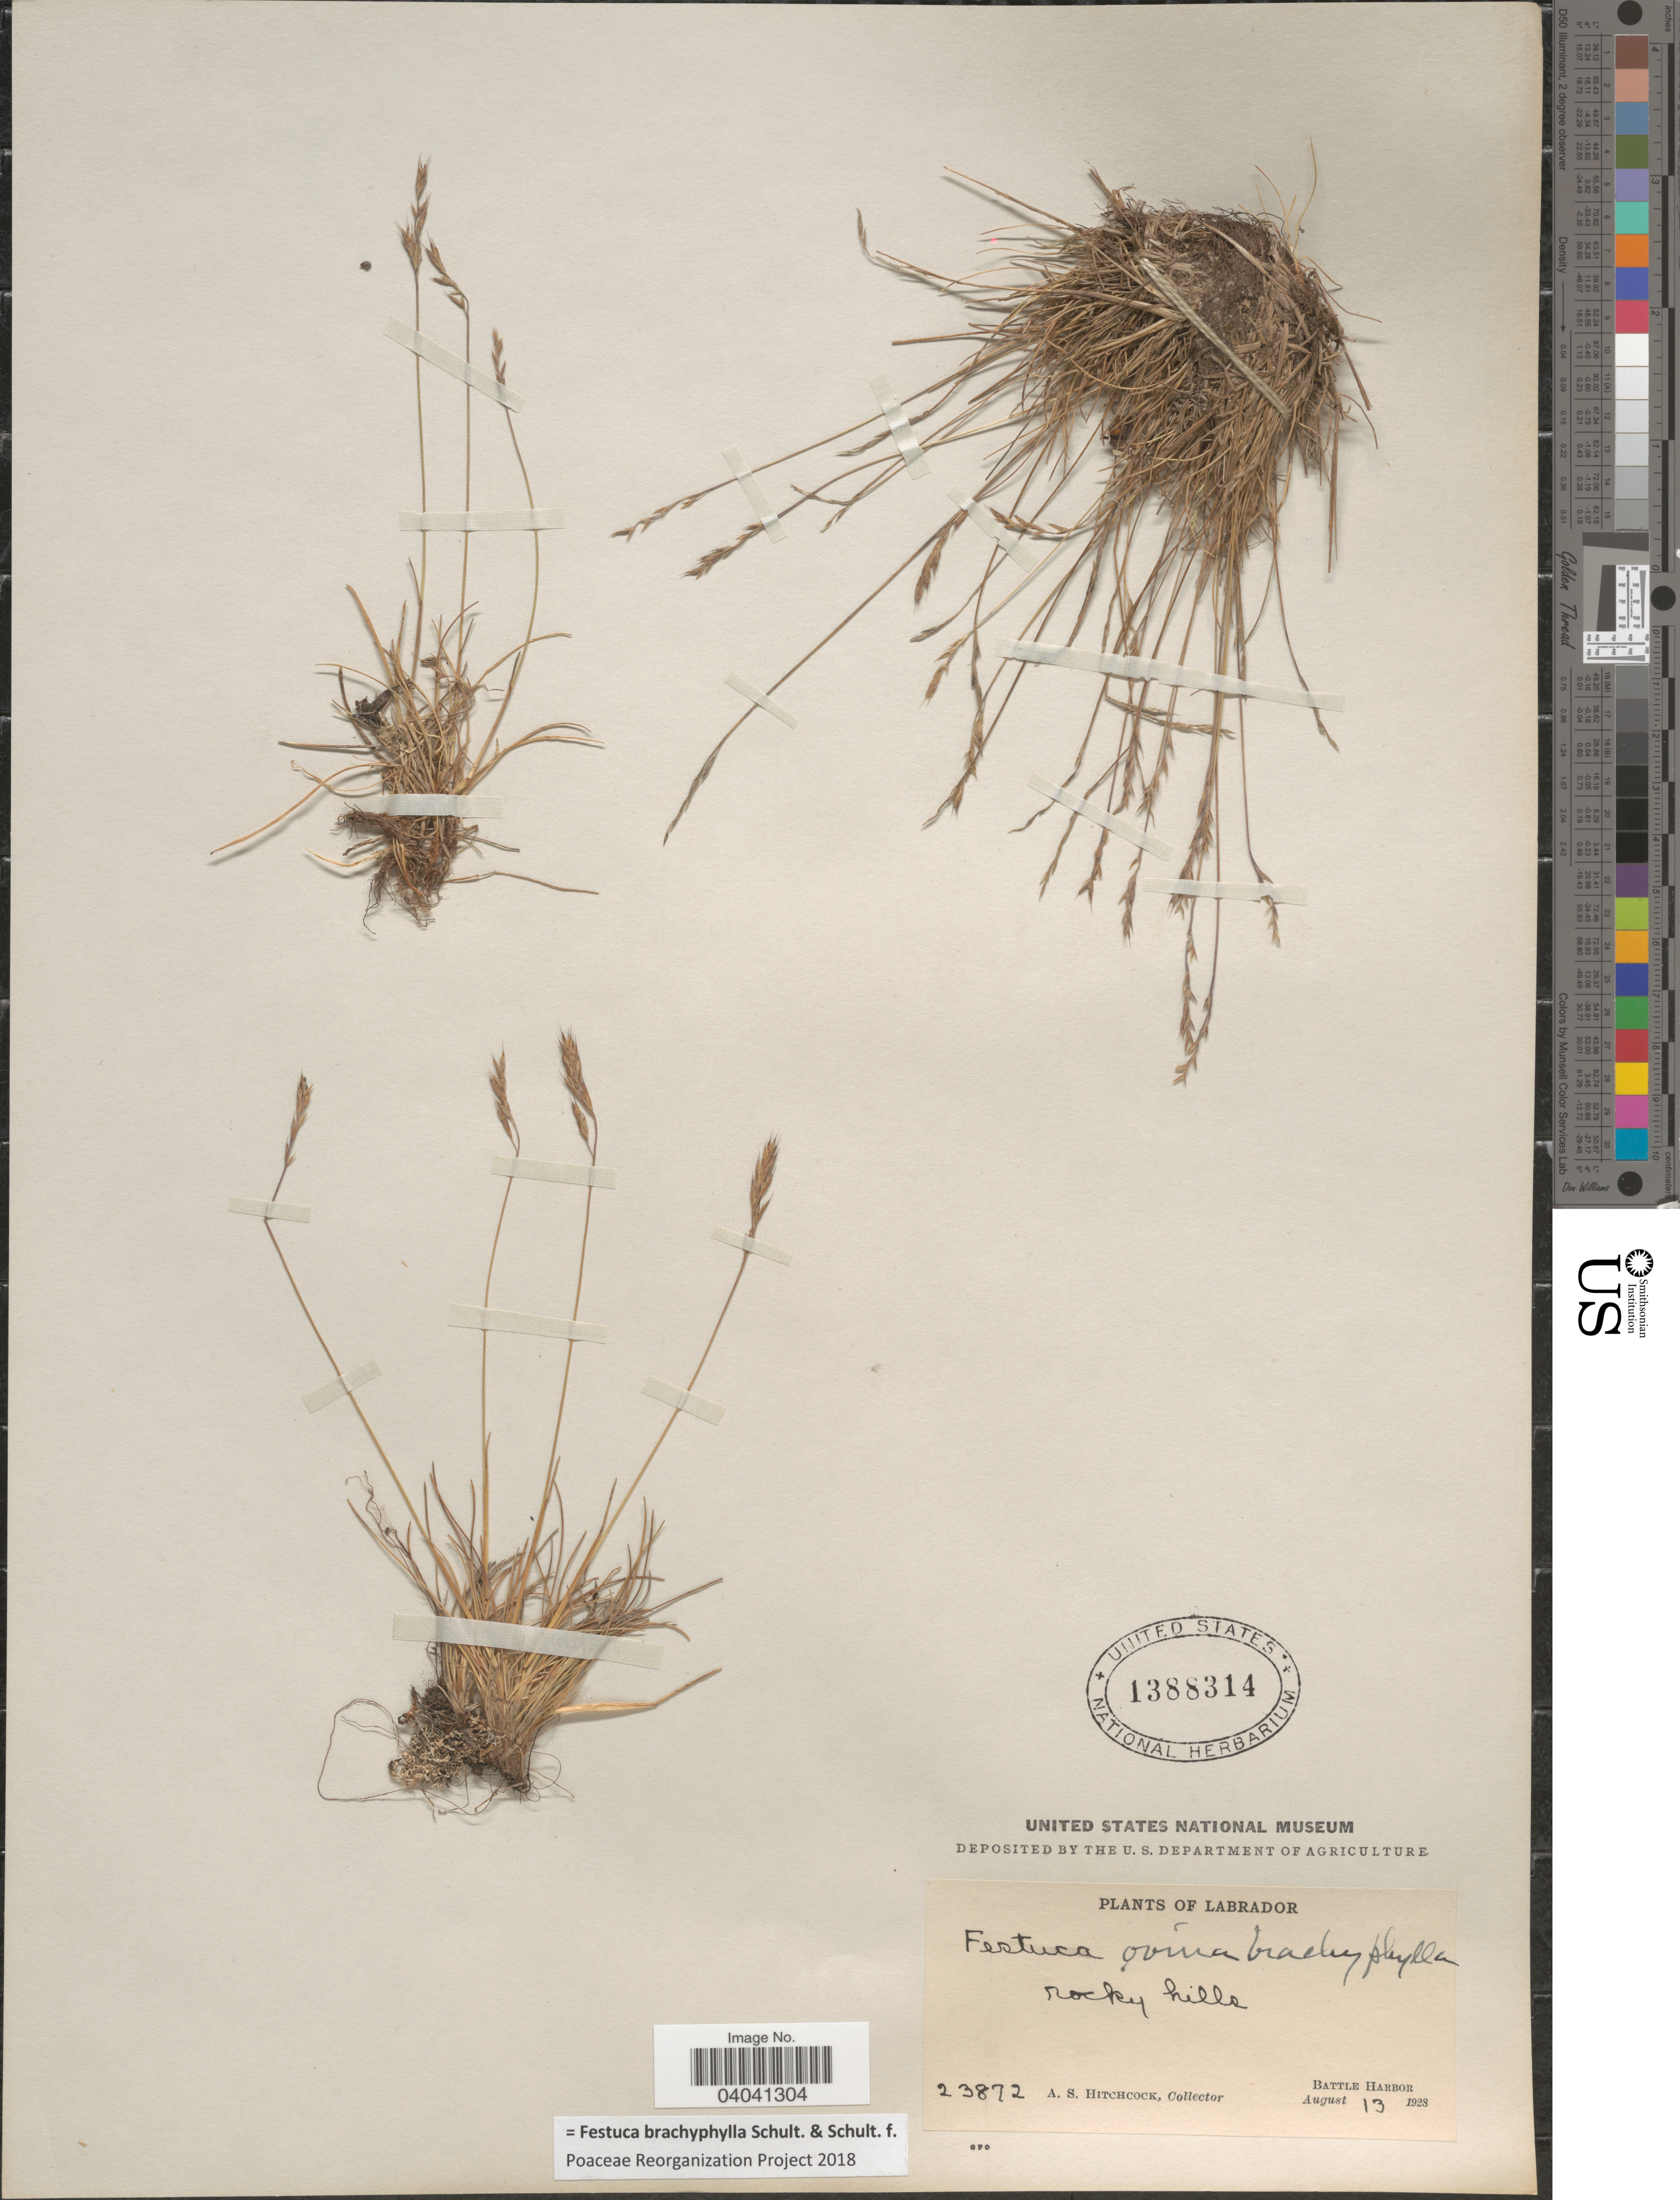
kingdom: Plantae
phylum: Tracheophyta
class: Liliopsida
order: Poales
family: Poaceae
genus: Festuca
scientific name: Festuca brachyphylla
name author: Schult. & Schult. f.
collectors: A. S. Hitchcock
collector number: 23872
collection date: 1928-08-13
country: Canada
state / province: Newfoundland and Labrador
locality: Labrador. Battle Harbor.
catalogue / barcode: US 1388314